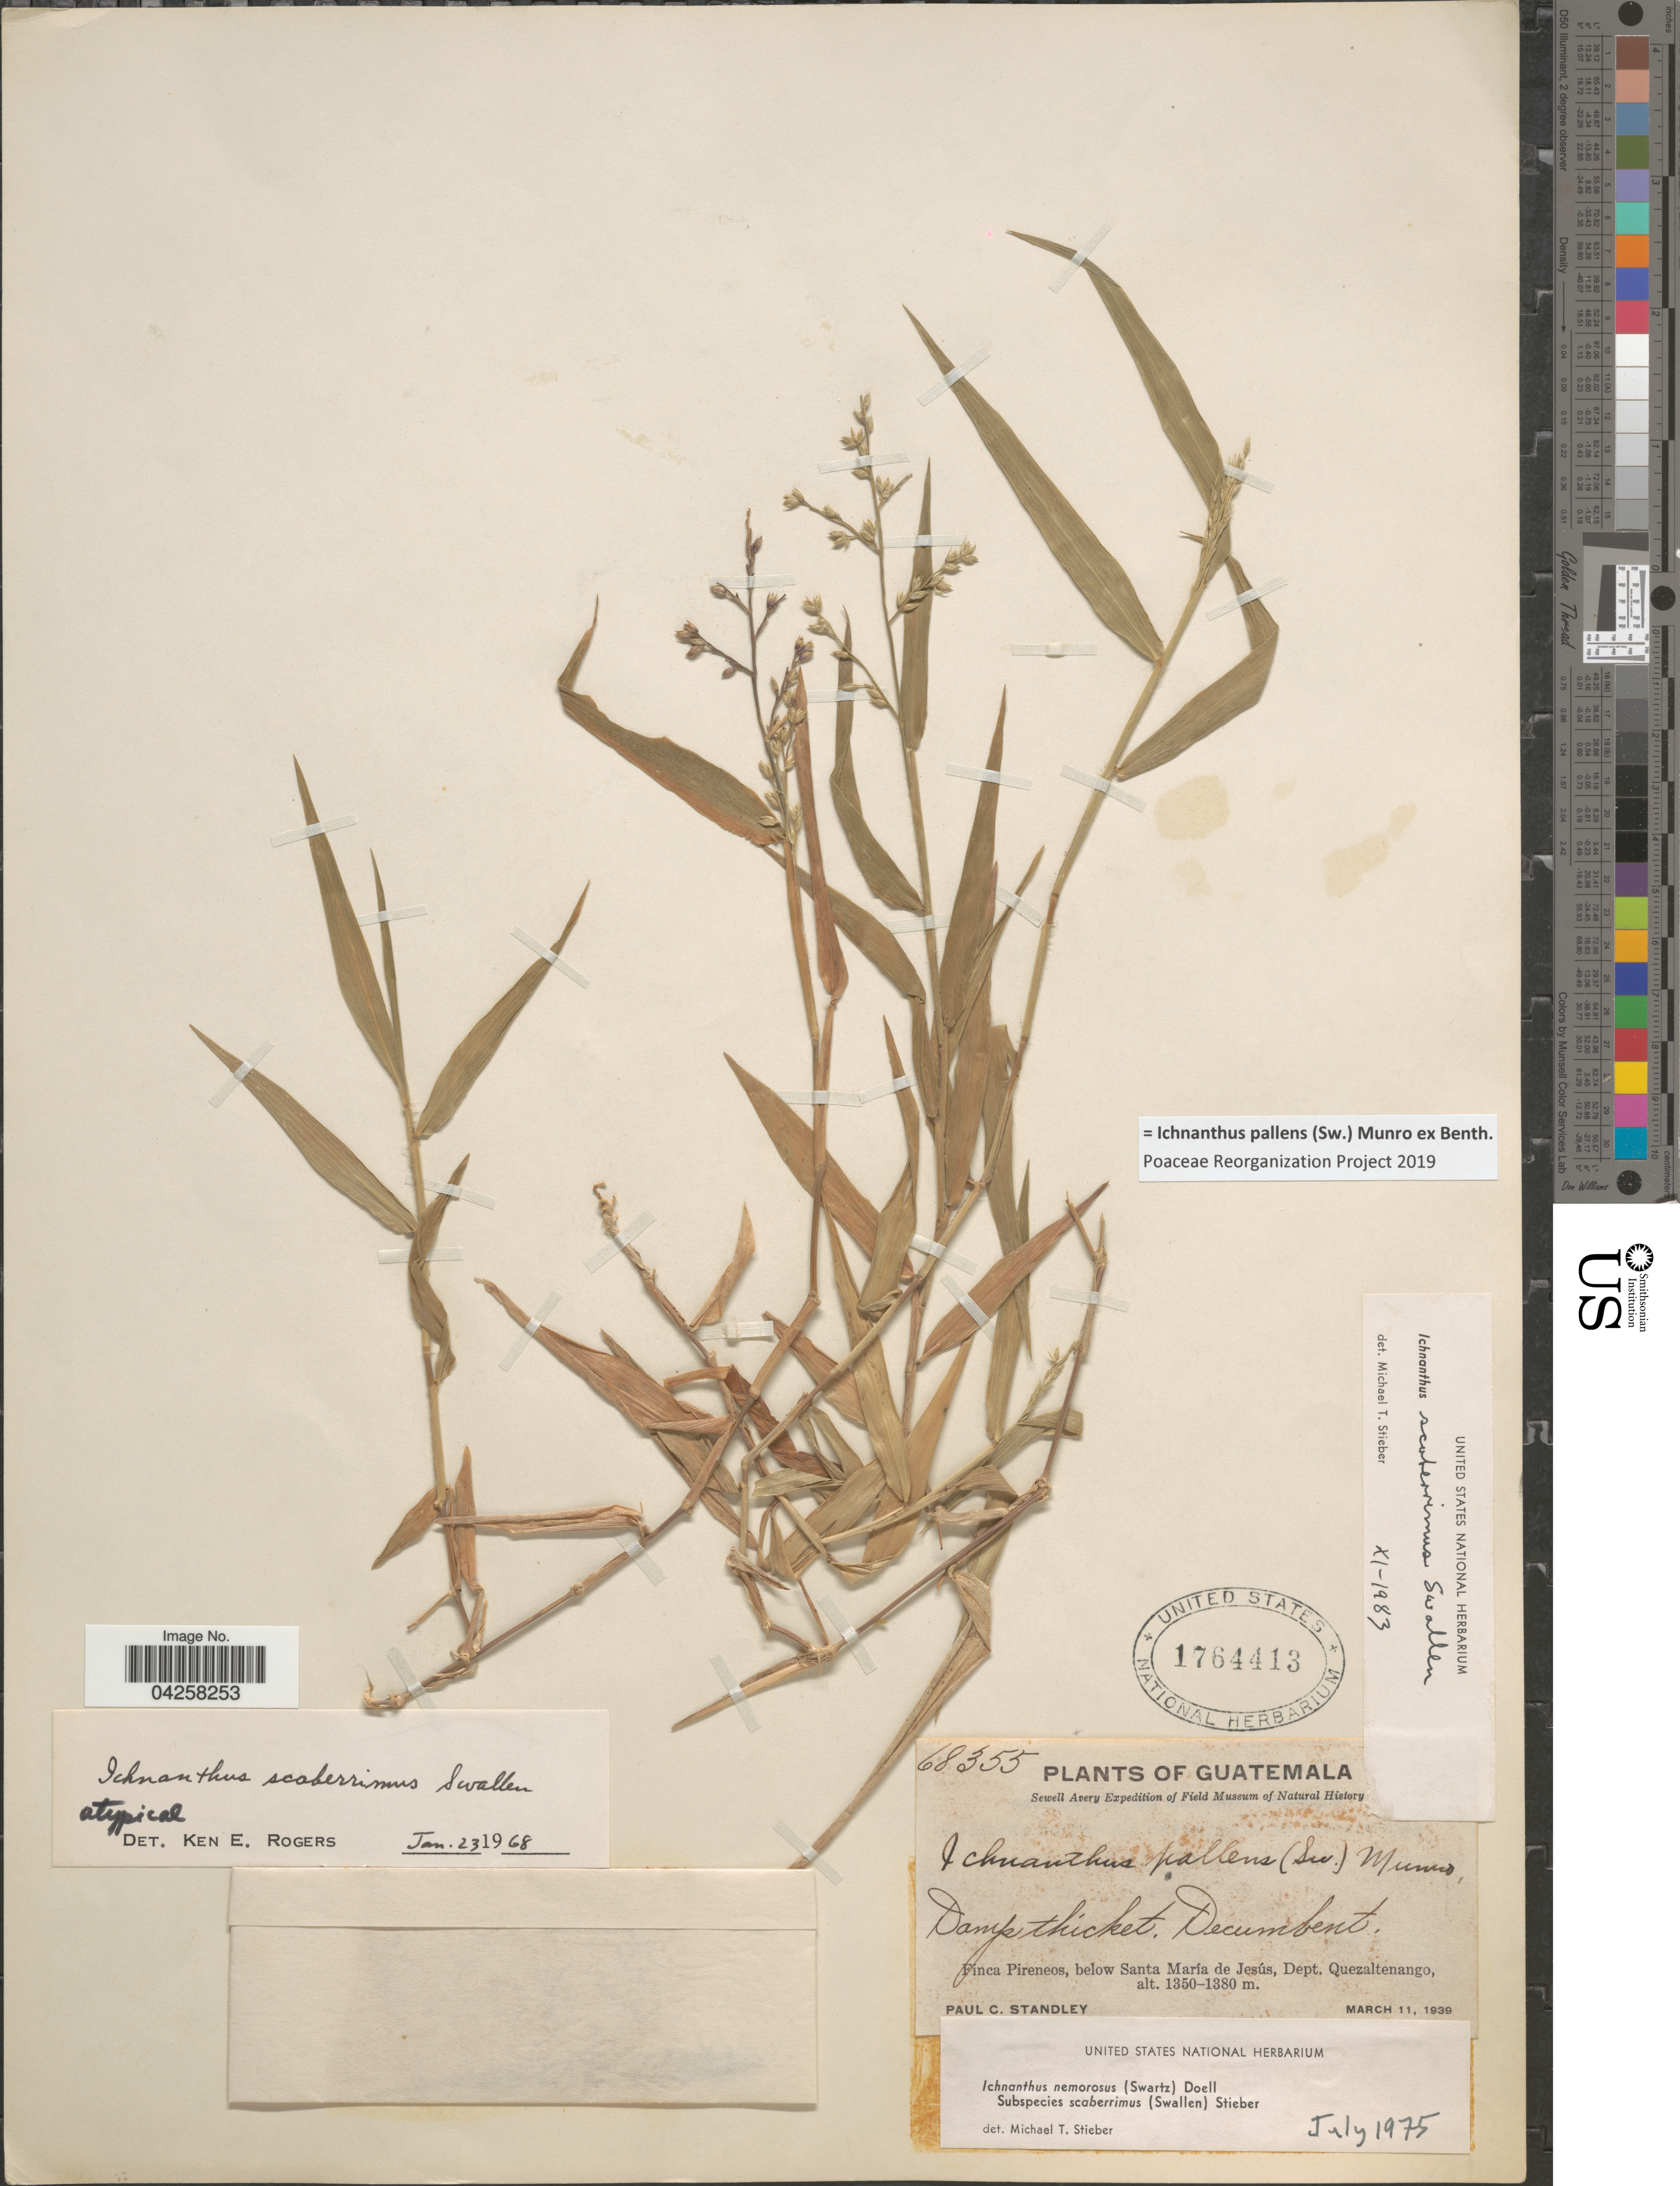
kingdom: Plantae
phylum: Tracheophyta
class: Liliopsida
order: Poales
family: Poaceae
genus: Ichnanthus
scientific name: Ichnanthus pallens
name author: (Sw.) Munro ex Benth.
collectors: P. C. Standley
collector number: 68355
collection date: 1939-03-11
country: Guatemala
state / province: Quetzaltenango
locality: Sewell Avery Expedition of Field Museum of Natural History. Damp thicket. Finca Pireneos, below Santa María de Jesús, Dept. Quezaltenango.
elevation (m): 1350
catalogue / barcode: US 1764413